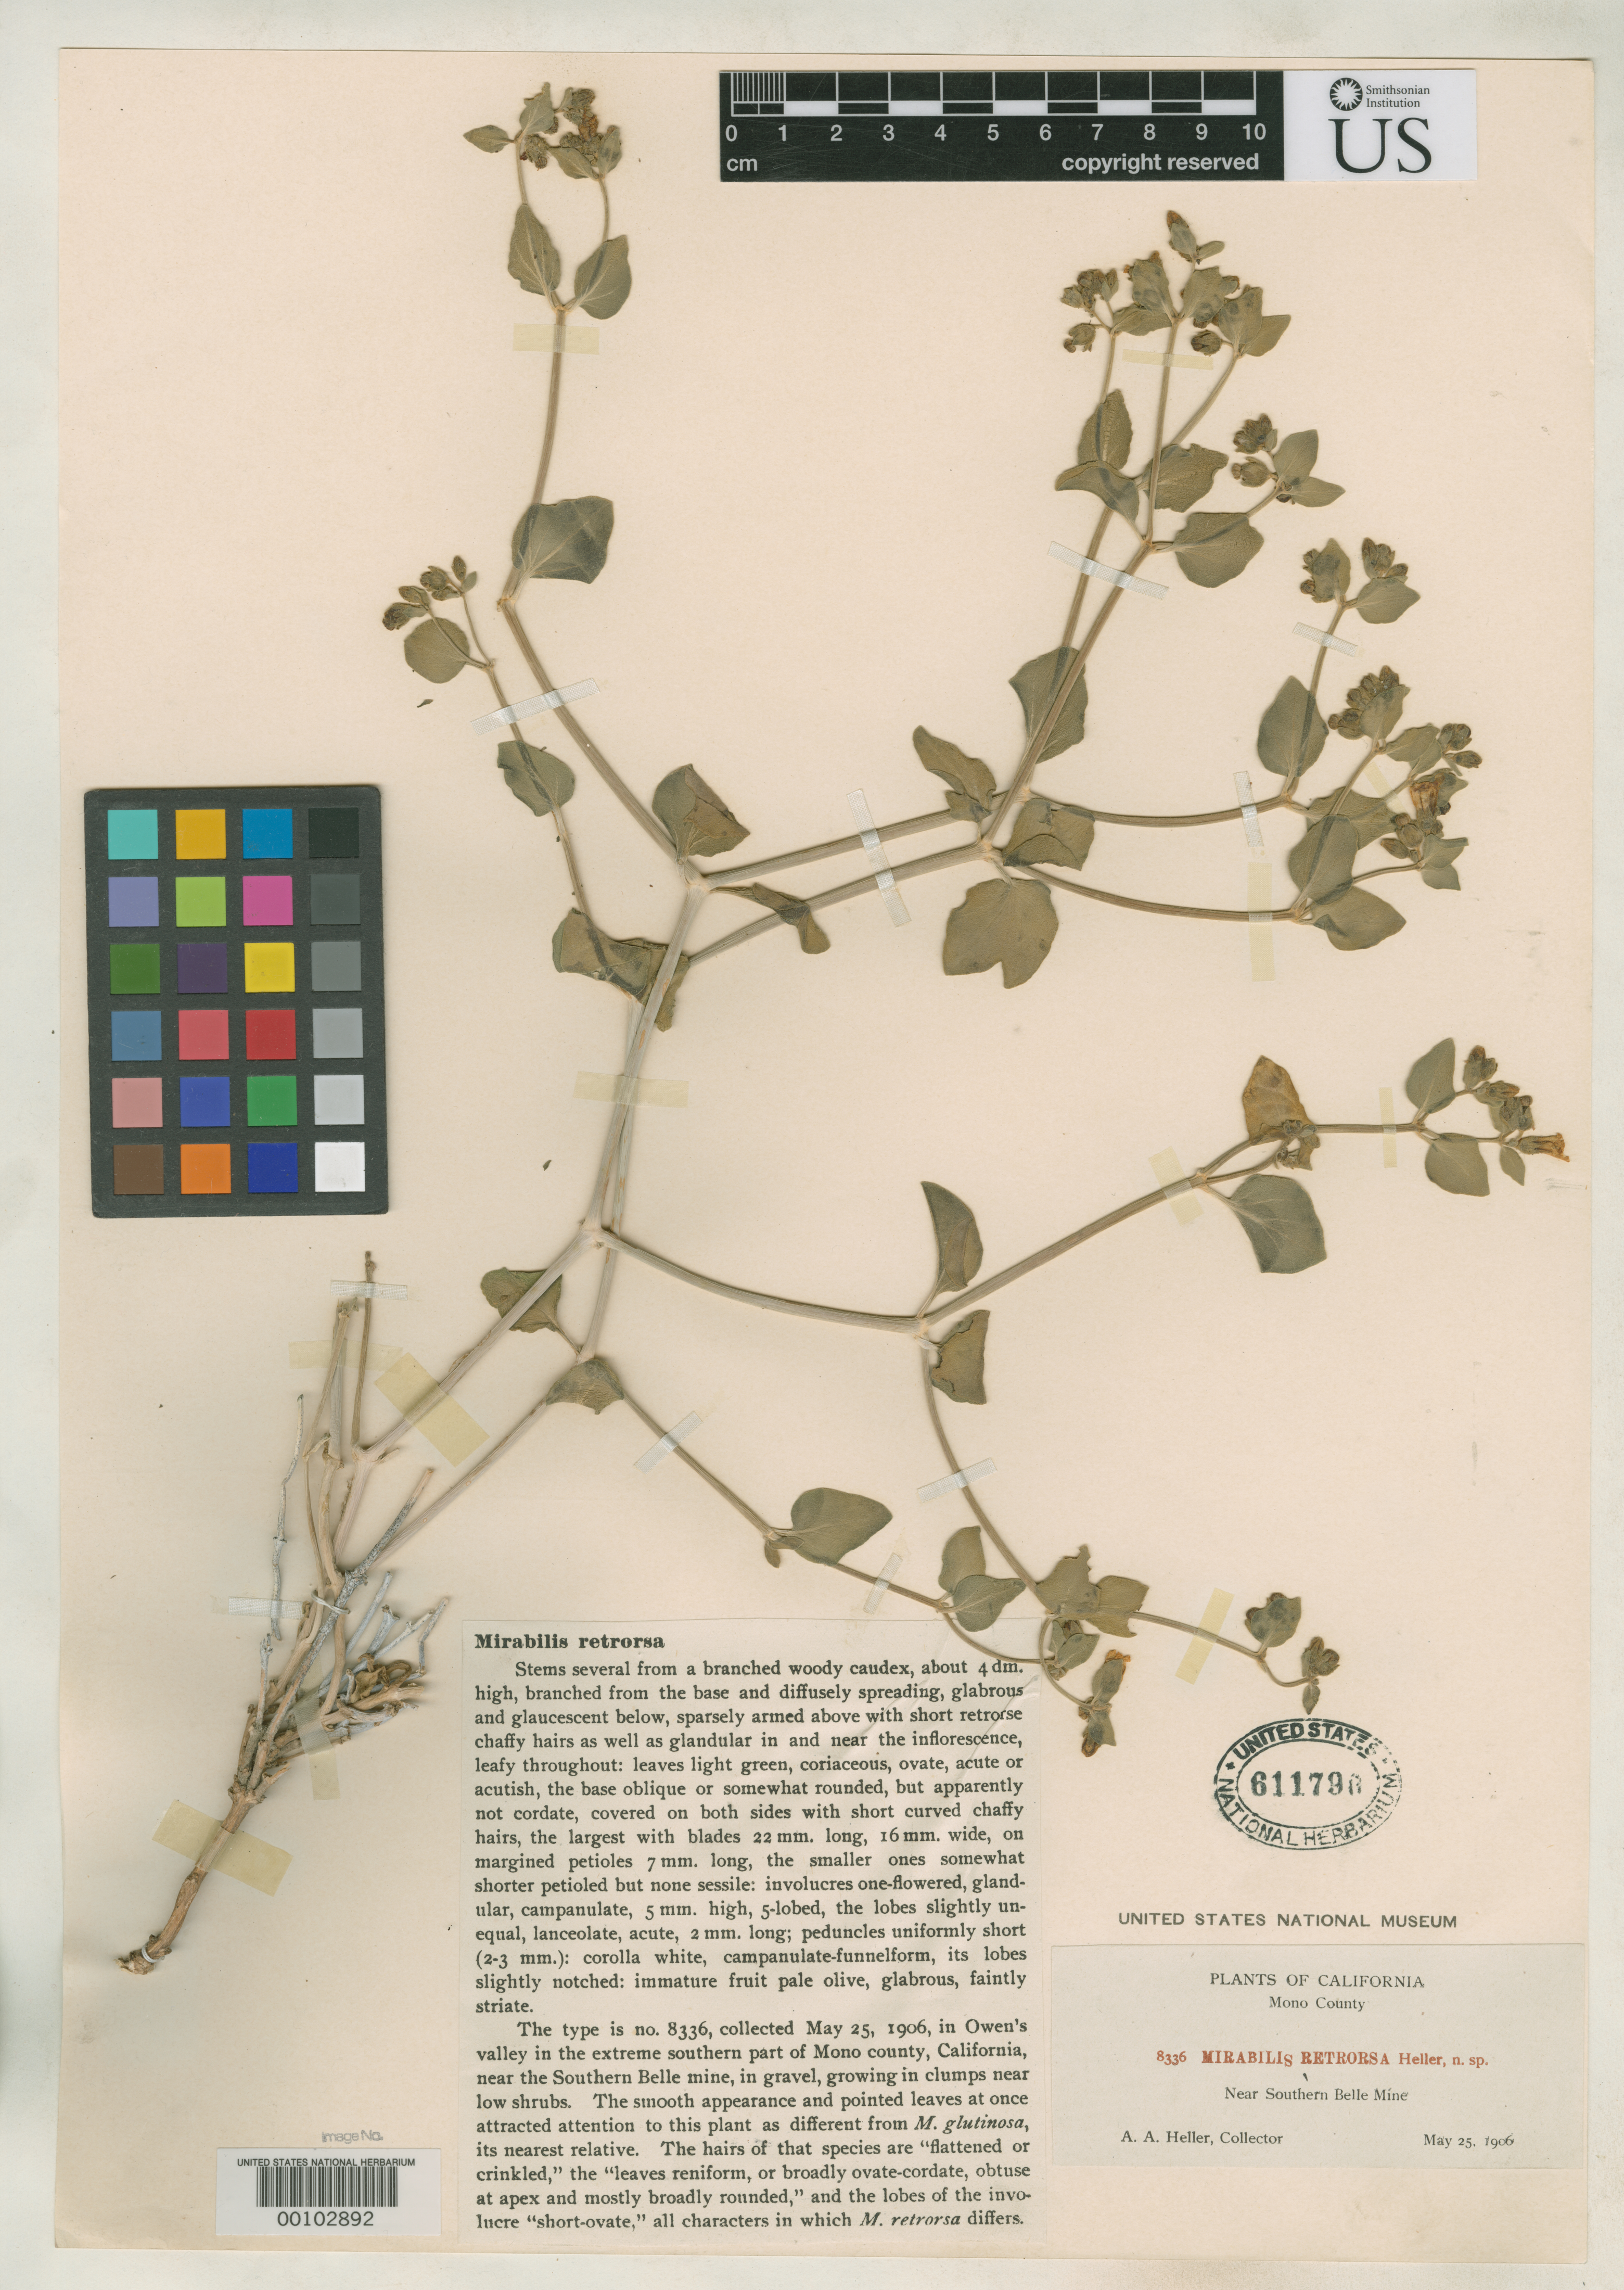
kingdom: Plantae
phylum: Tracheophyta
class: Magnoliopsida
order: Caryophyllales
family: Nyctaginaceae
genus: Mirabilis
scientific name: Mirabilis retrorsa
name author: A. Heller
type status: Isotype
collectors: A. A. Heller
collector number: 8336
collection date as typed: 25 May 1906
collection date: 1906-05-25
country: United States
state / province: California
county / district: Mono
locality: Near Southern Belle Mine, Owen's Valley.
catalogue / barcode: US 611790